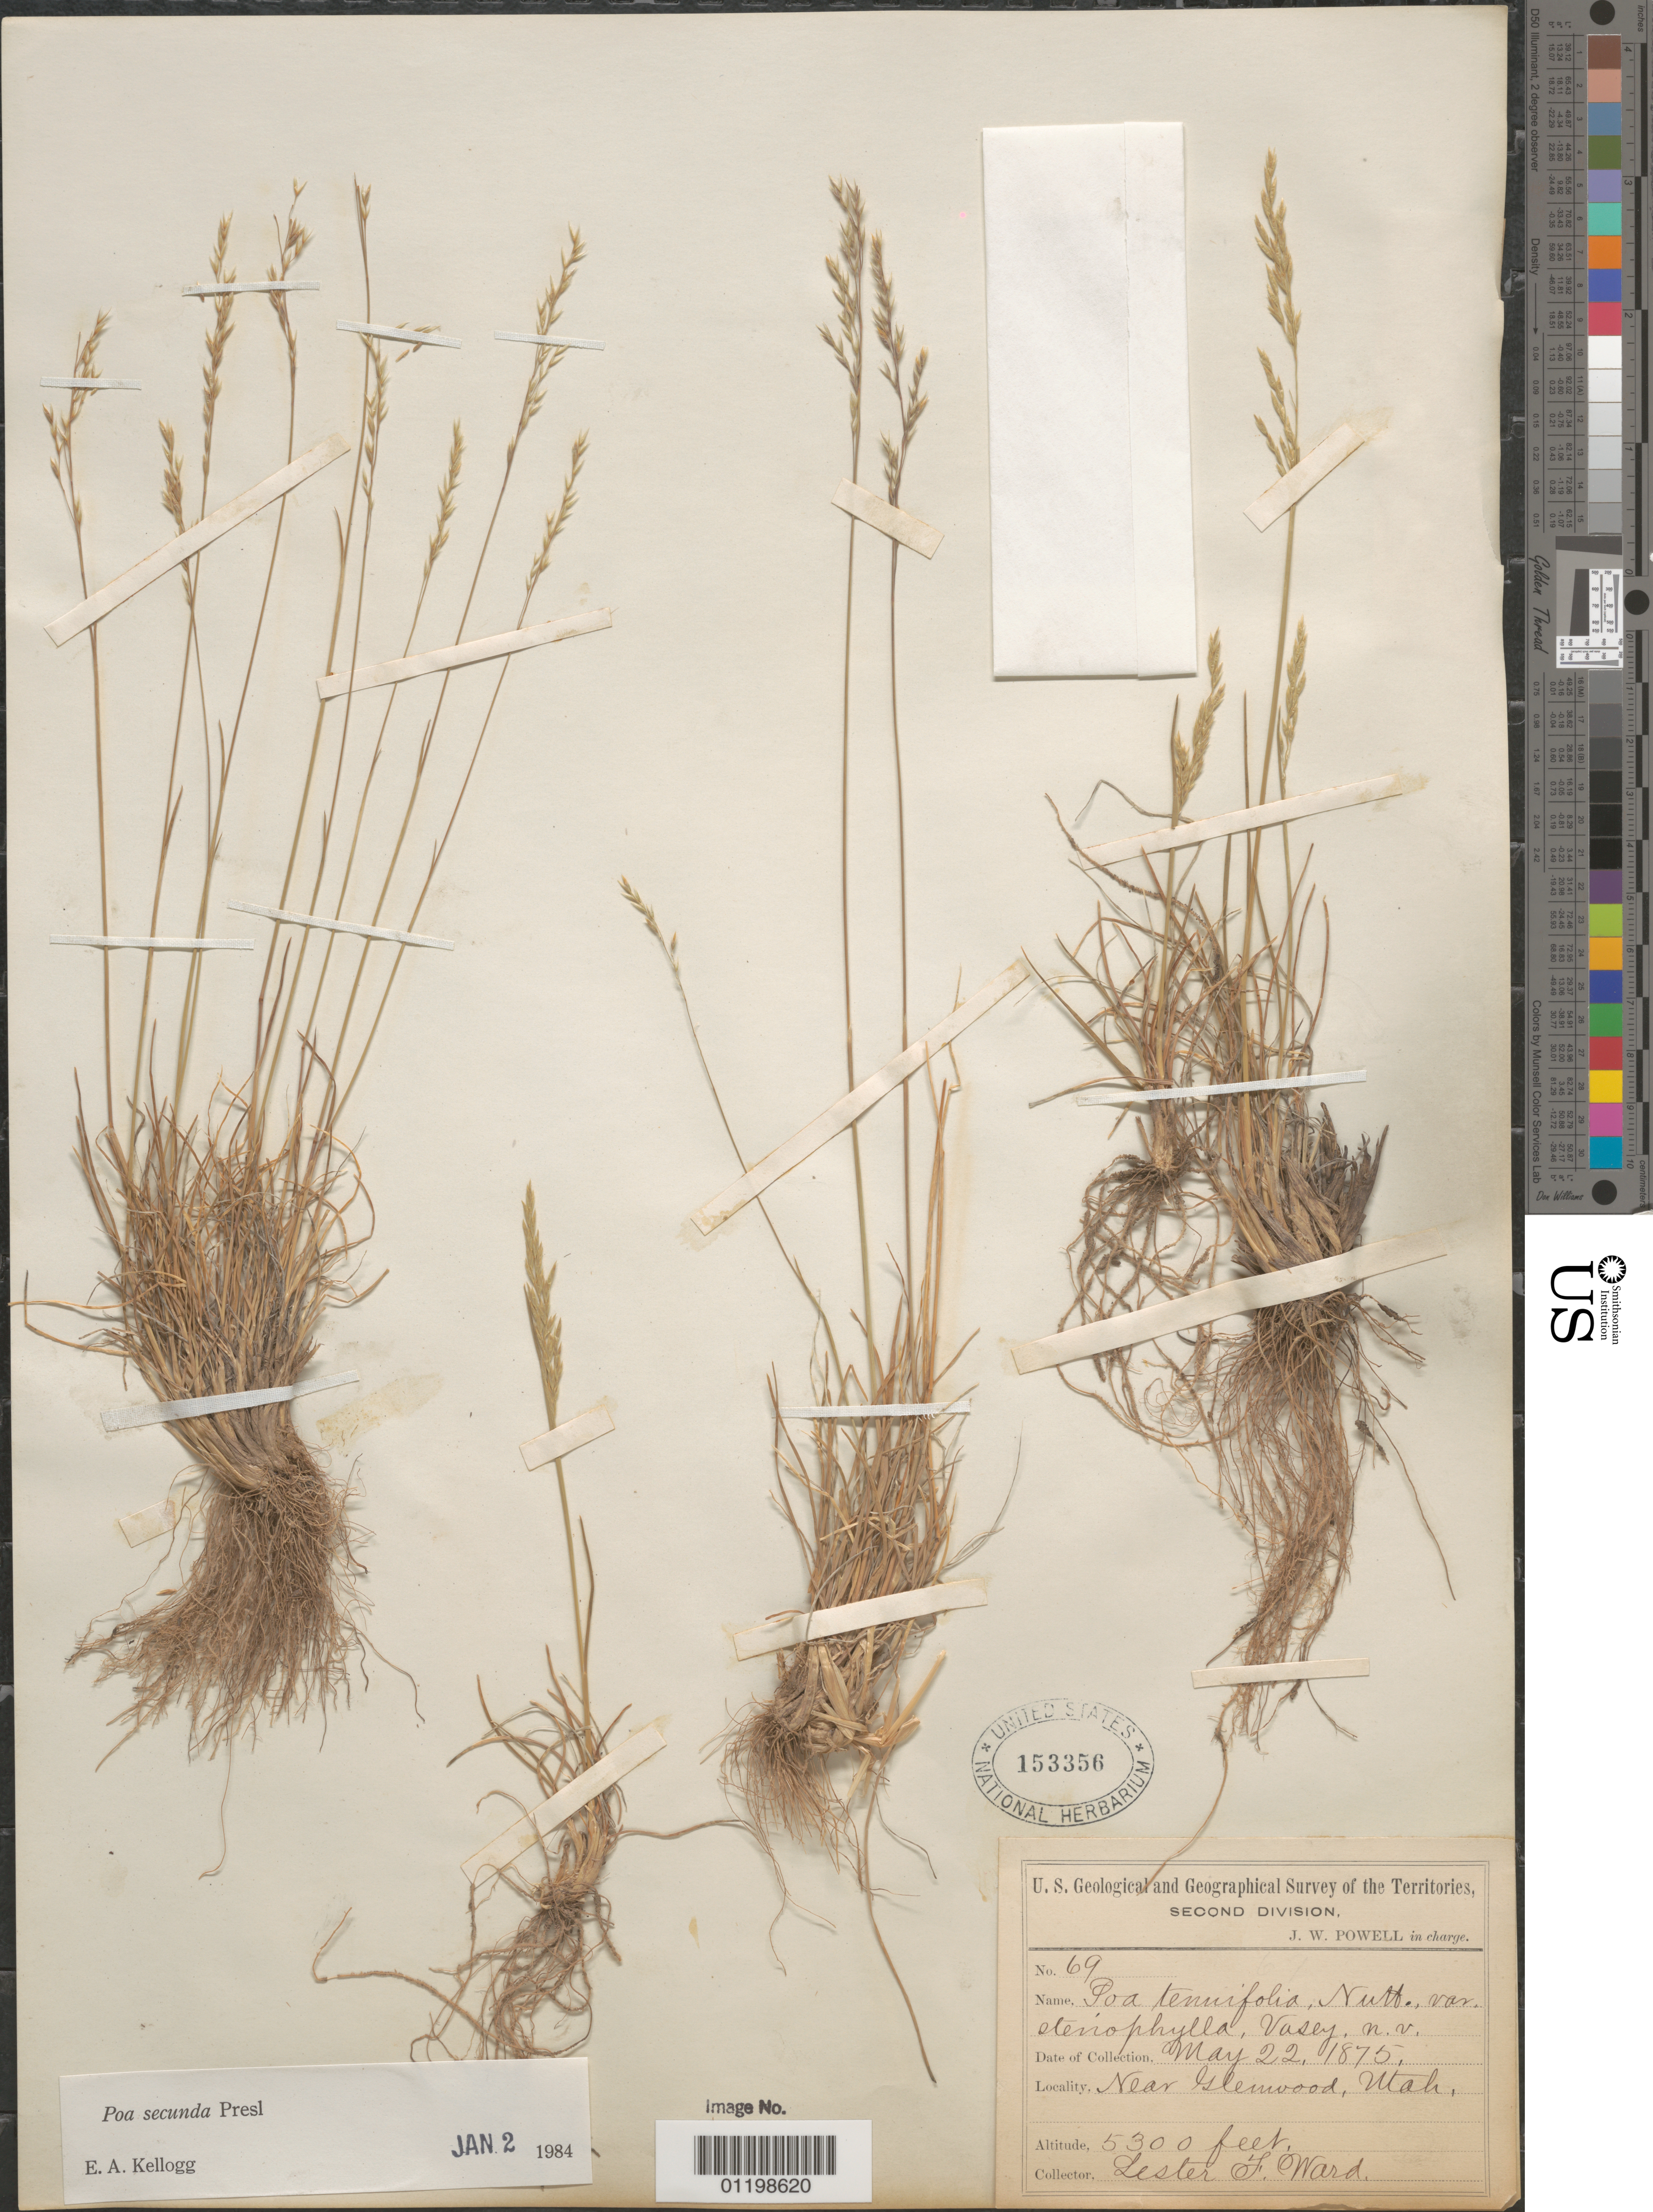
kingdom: Plantae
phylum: Tracheophyta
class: Liliopsida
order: Poales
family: Poaceae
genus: Poa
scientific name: Poa secunda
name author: J. Presl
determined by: Kellogg, E. A.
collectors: L. F. Ward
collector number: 69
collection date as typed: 22 May 1875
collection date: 1875-05-22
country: United States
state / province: Utah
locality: Near Glenwood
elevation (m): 1615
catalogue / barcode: US 153356